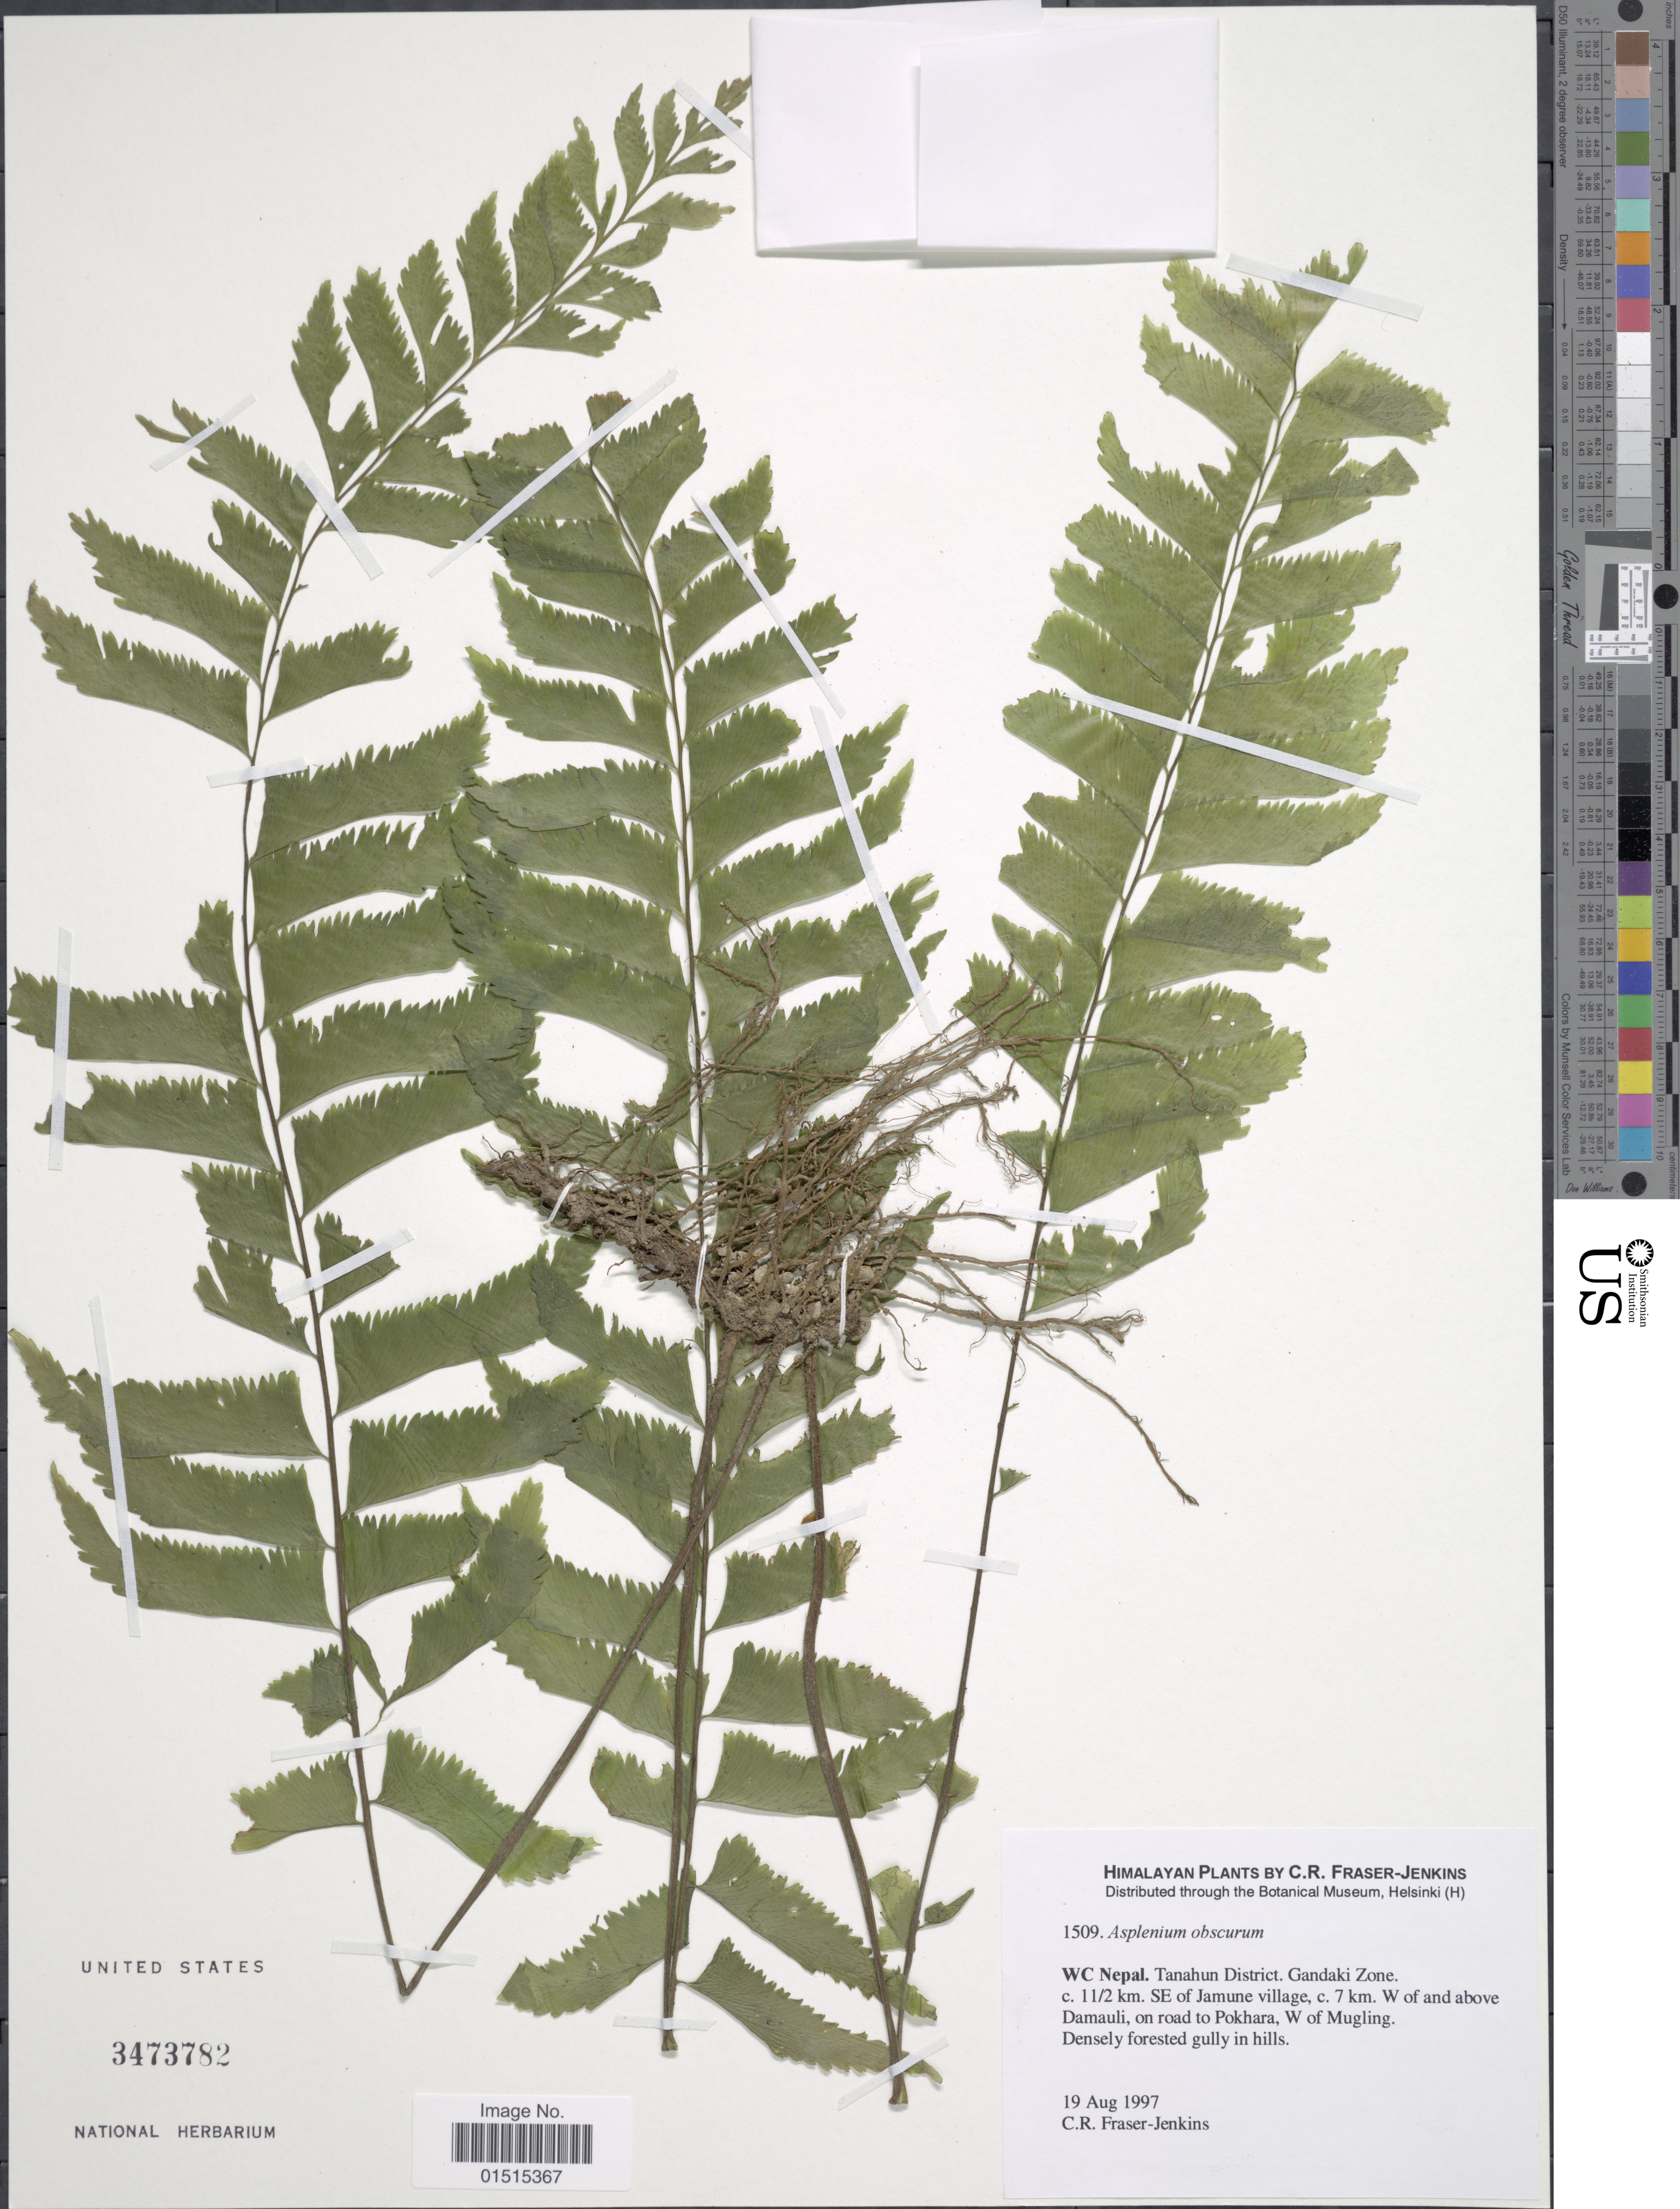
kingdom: Plantae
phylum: Tracheophyta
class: Polypodiopsida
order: Polypodiales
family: Aspleniaceae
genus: Asplenium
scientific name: Asplenium obscurum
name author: Blume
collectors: C. R. Fraser-Jenkins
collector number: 1509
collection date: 1997-08-19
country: Nepal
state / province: Gandaki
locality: WC Nepal, Tanahun District. Gandaki Zone. c. 11/2 km. SE of Jamune village, c. 7 km. W of and above Damauli, on road to Pokhara, W of Mugling, Densley forested gully in hills.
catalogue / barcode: US 3473782